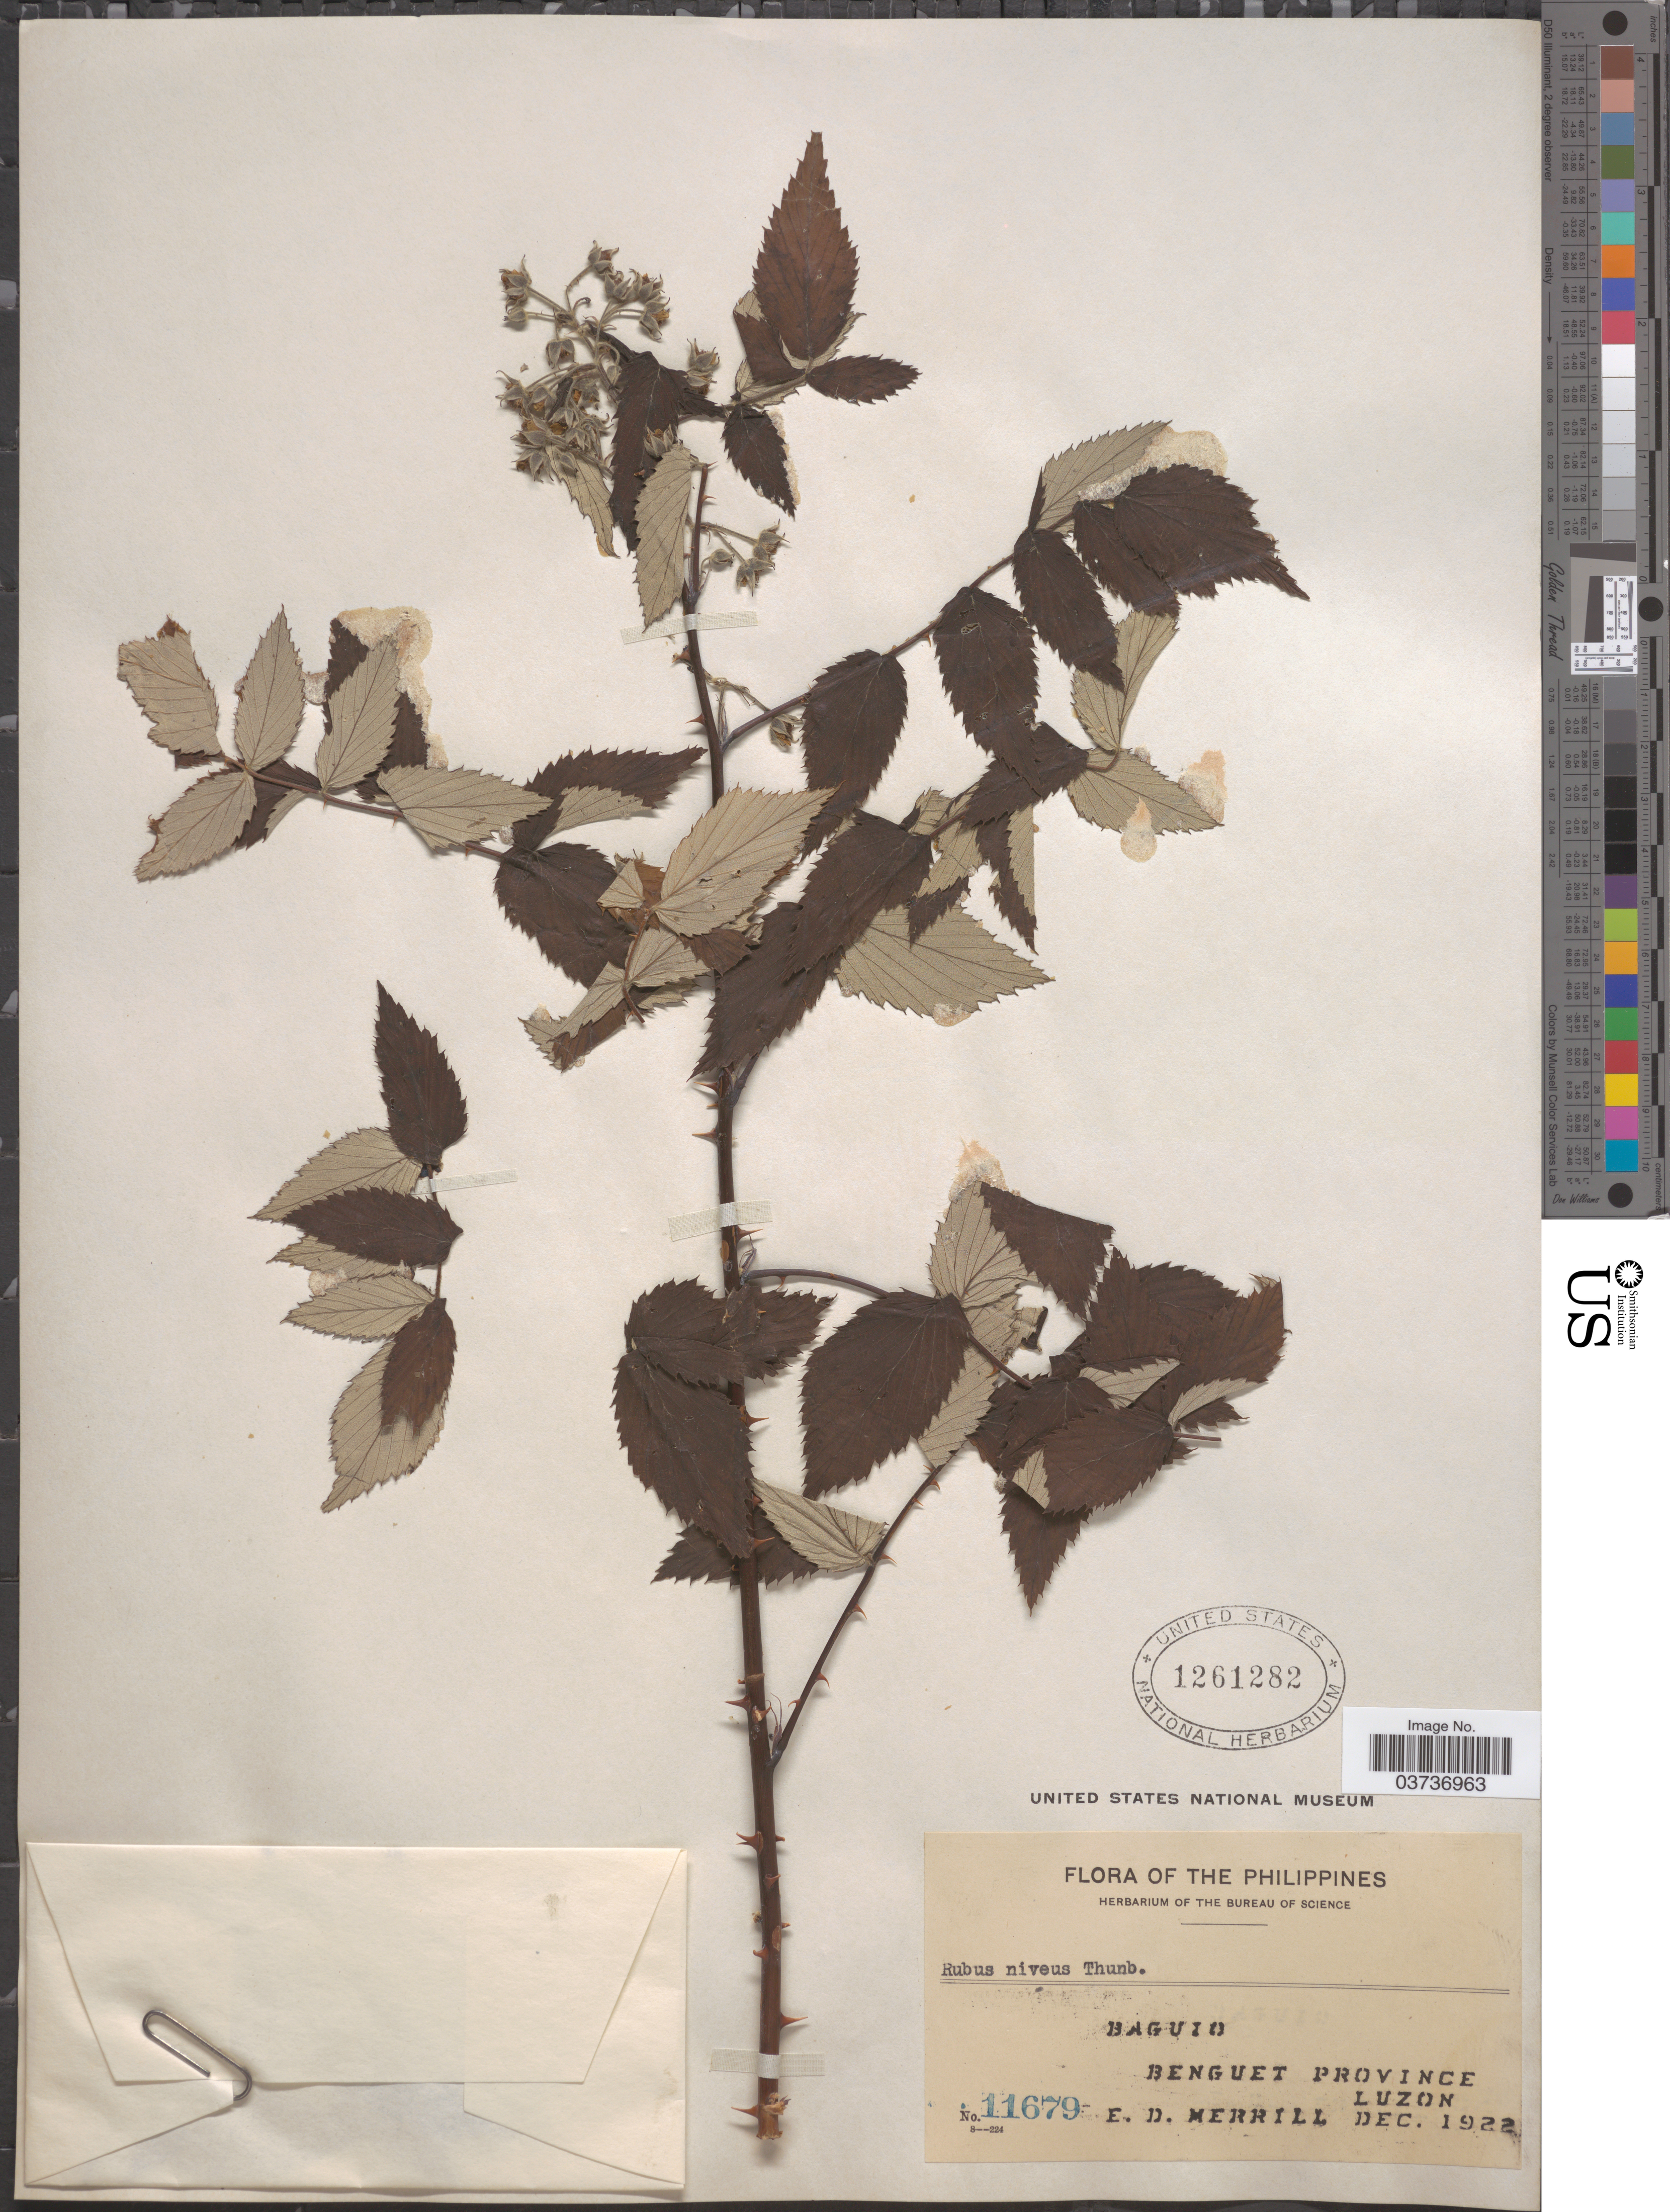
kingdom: Plantae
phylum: Tracheophyta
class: Magnoliopsida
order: Rosales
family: Rosaceae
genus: Rubus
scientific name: Rubus niveus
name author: Thunb.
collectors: E. D. Merrill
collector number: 11679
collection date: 1922-12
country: Philippines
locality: Baguio. Benguet Province. Luzon.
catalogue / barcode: US 1261282